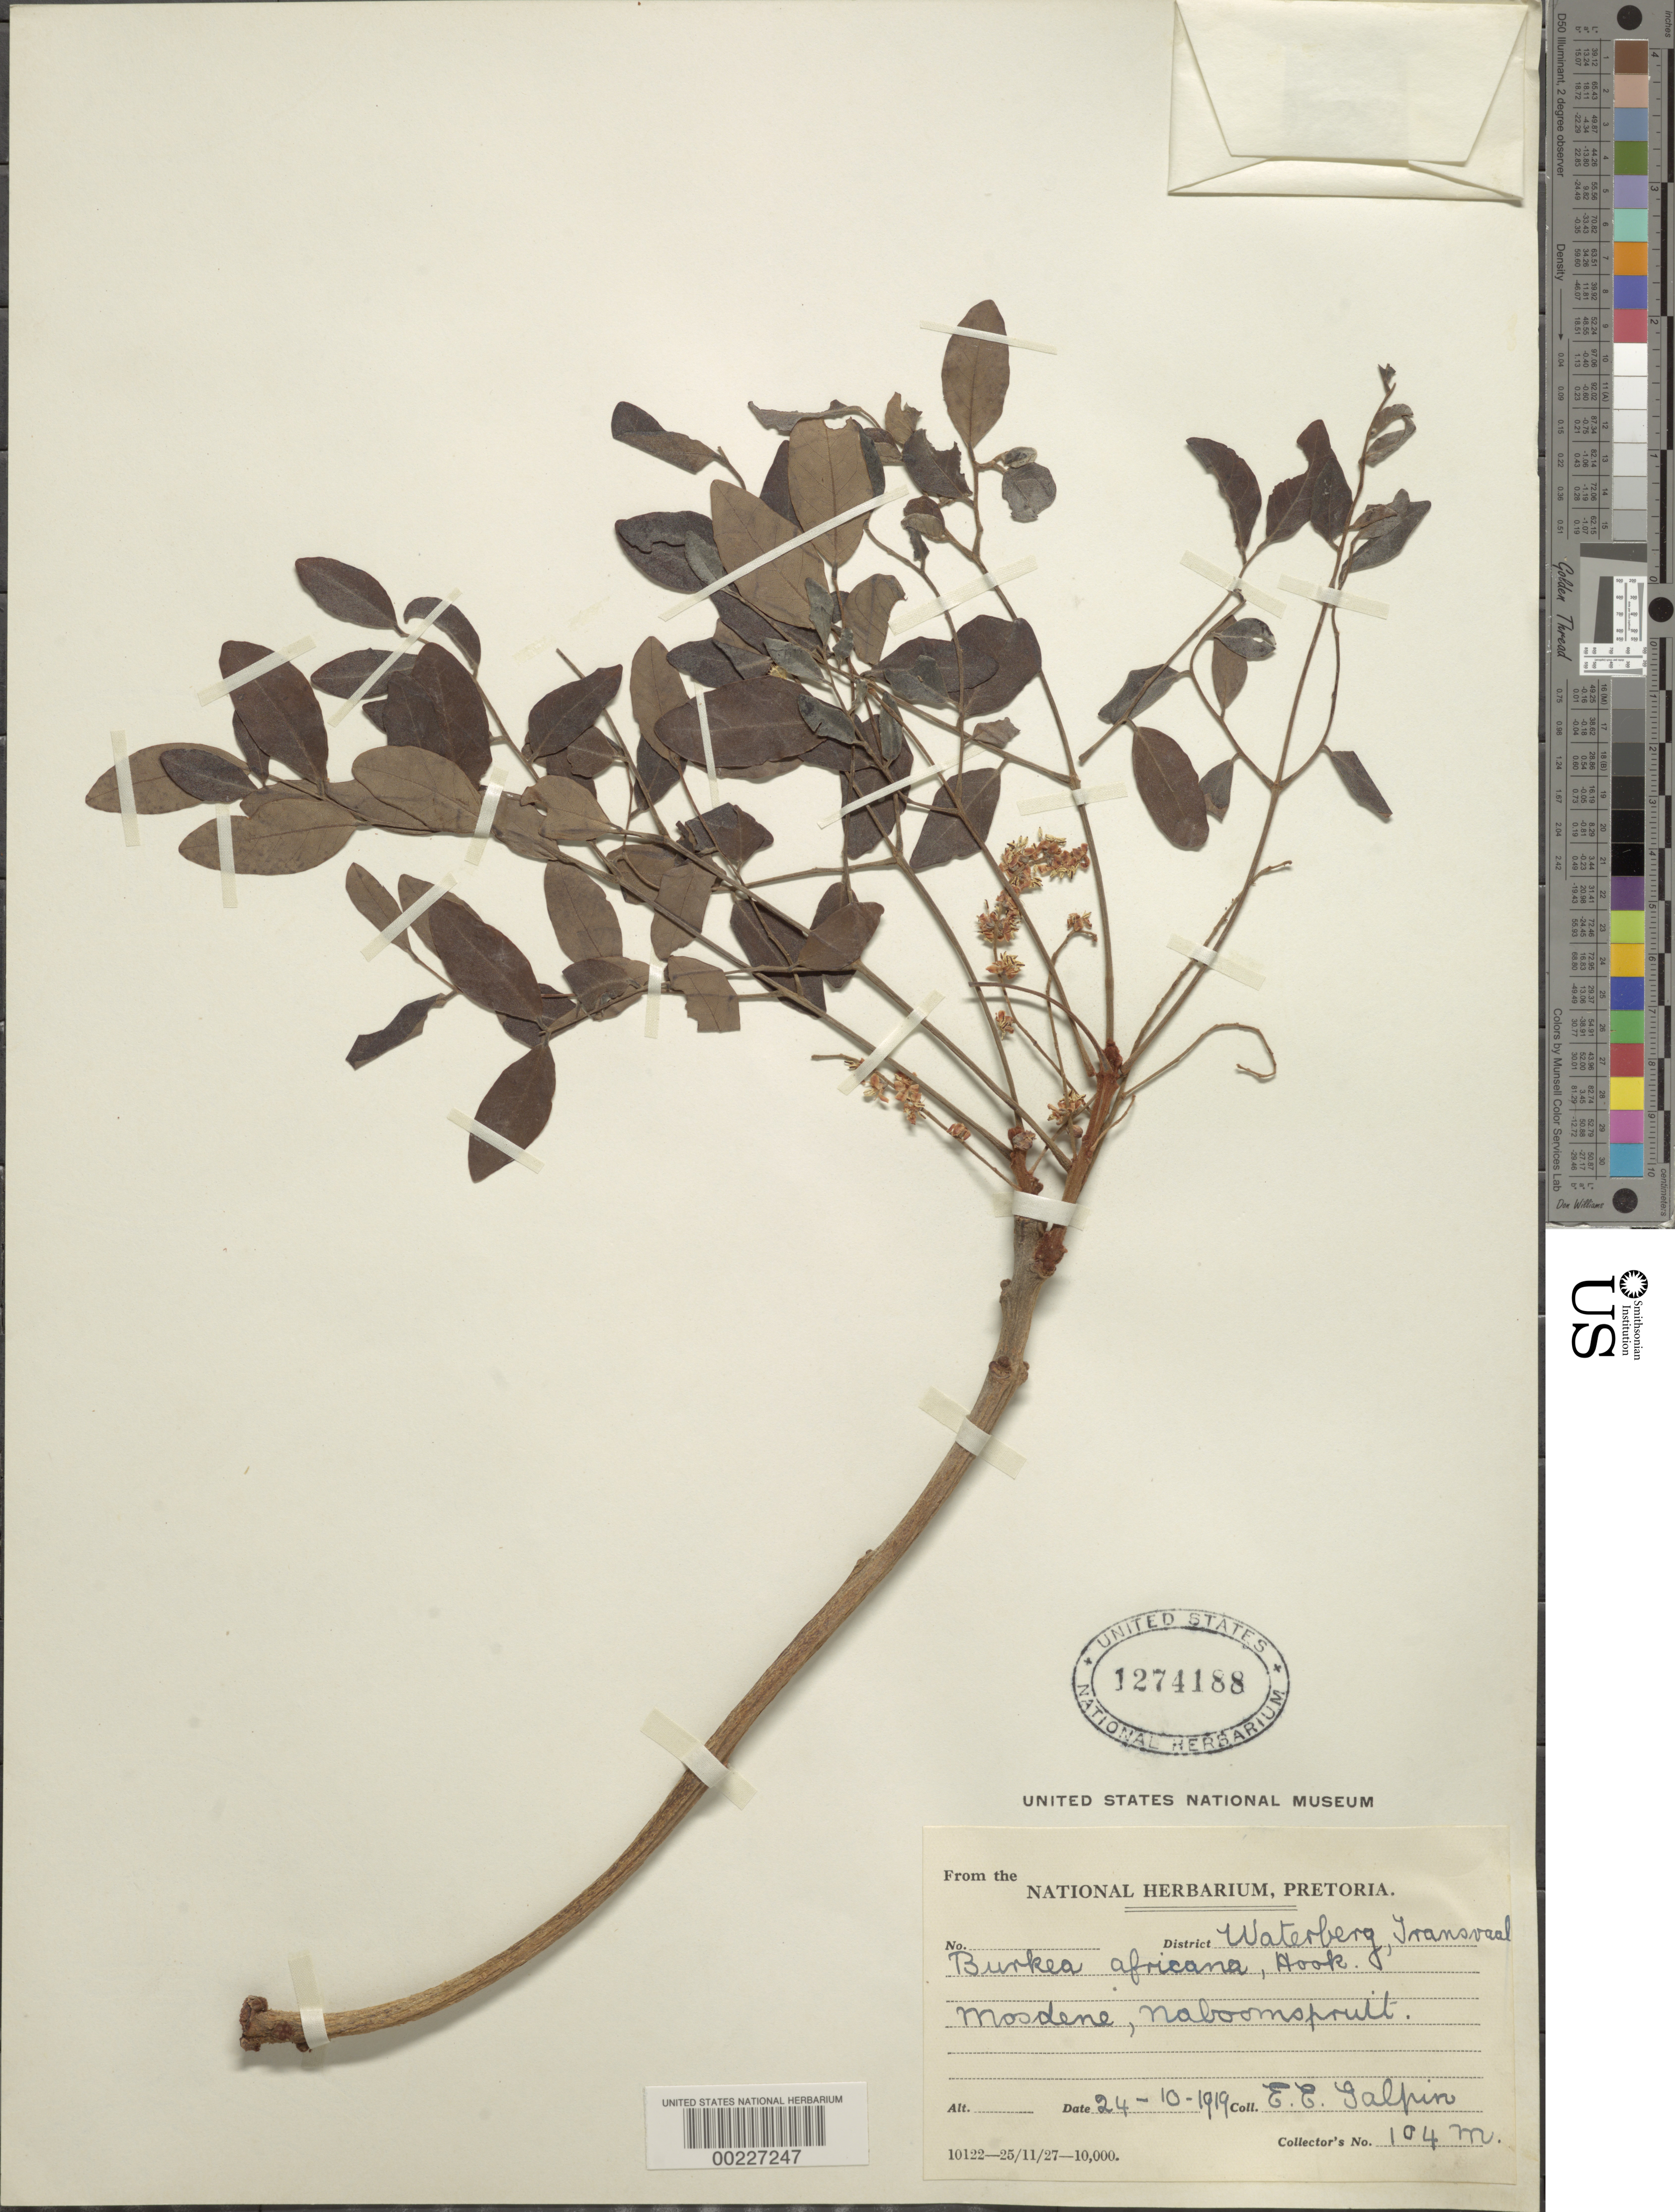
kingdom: Plantae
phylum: Tracheophyta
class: Magnoliopsida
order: Fabales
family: Fabaceae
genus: Burkea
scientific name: Burkea africana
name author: Hook.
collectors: E. Galpin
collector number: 104m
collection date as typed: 24 Oct 1919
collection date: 1919-10-24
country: South Africa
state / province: Limpopo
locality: Mosdene. Transvaal. Waterberg Dist.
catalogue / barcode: US 1274188